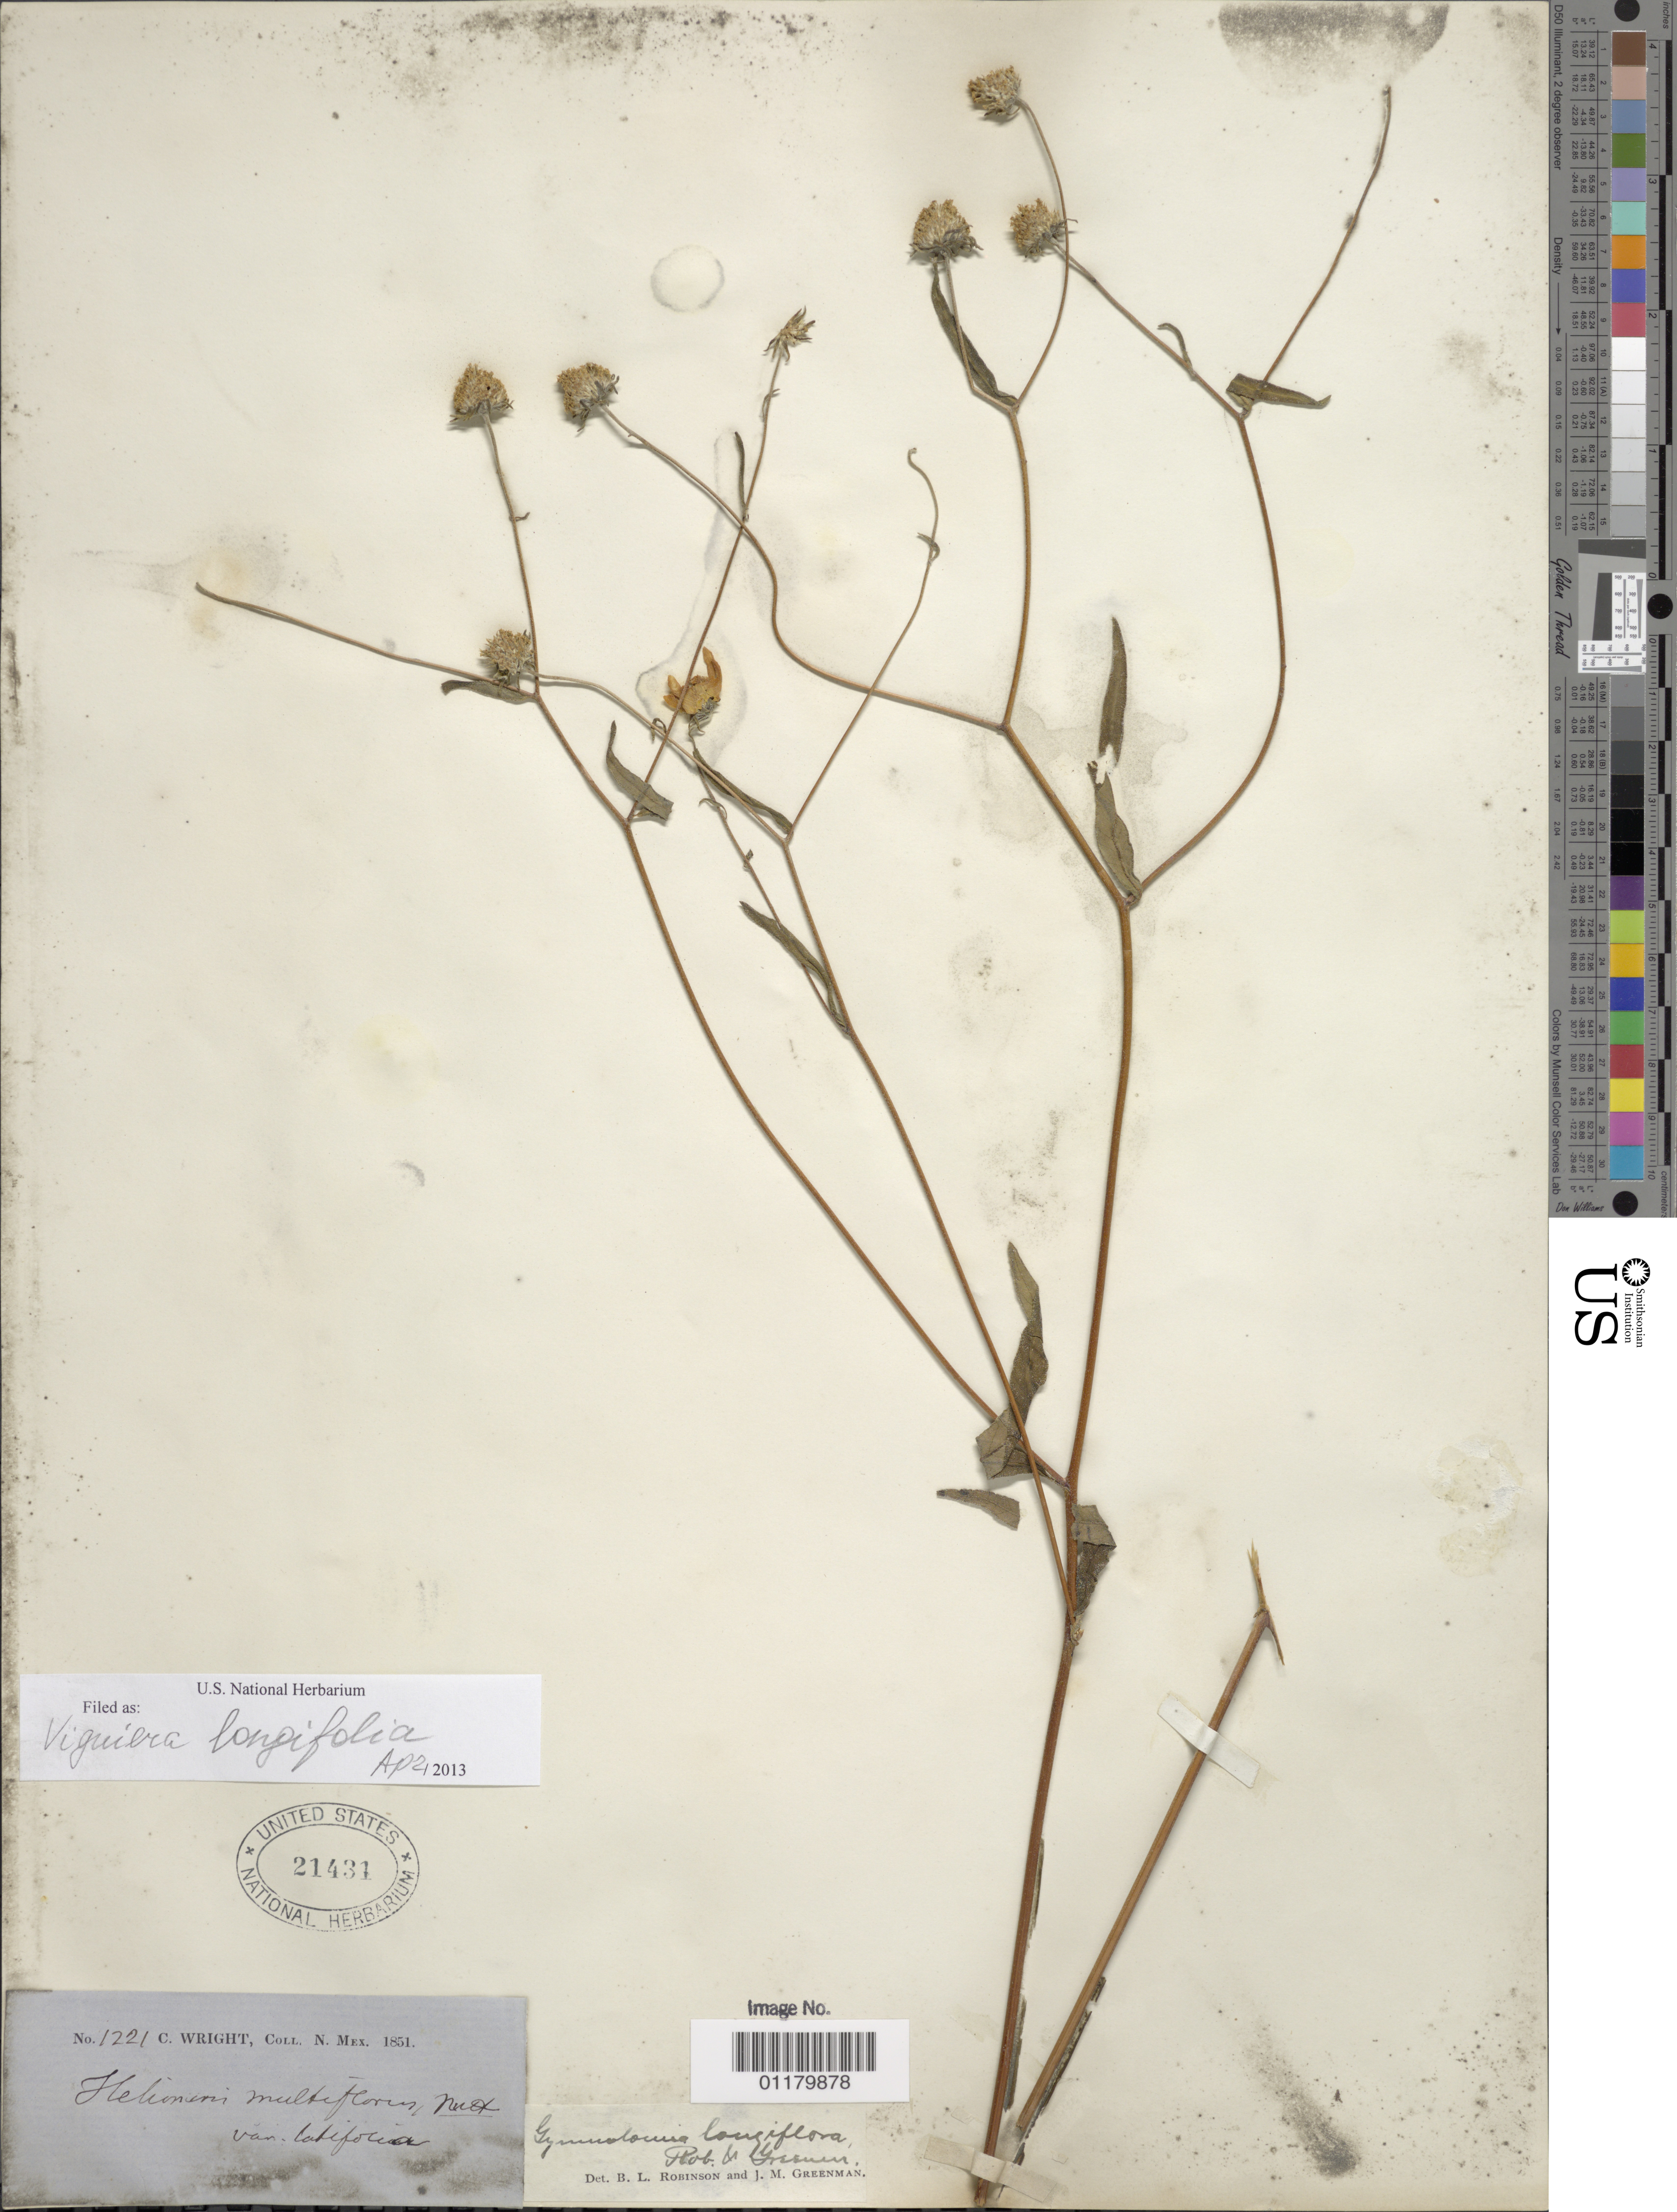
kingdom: Plantae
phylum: Tracheophyta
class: Magnoliopsida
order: Asterales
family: Asteraceae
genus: Heliomeris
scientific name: Heliomeris longifolia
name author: (B.L. Rob.) Cockerell & Greenm.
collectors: C. Wright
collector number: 1221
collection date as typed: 1851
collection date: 1851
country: United States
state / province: New Mexico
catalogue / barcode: US 21431